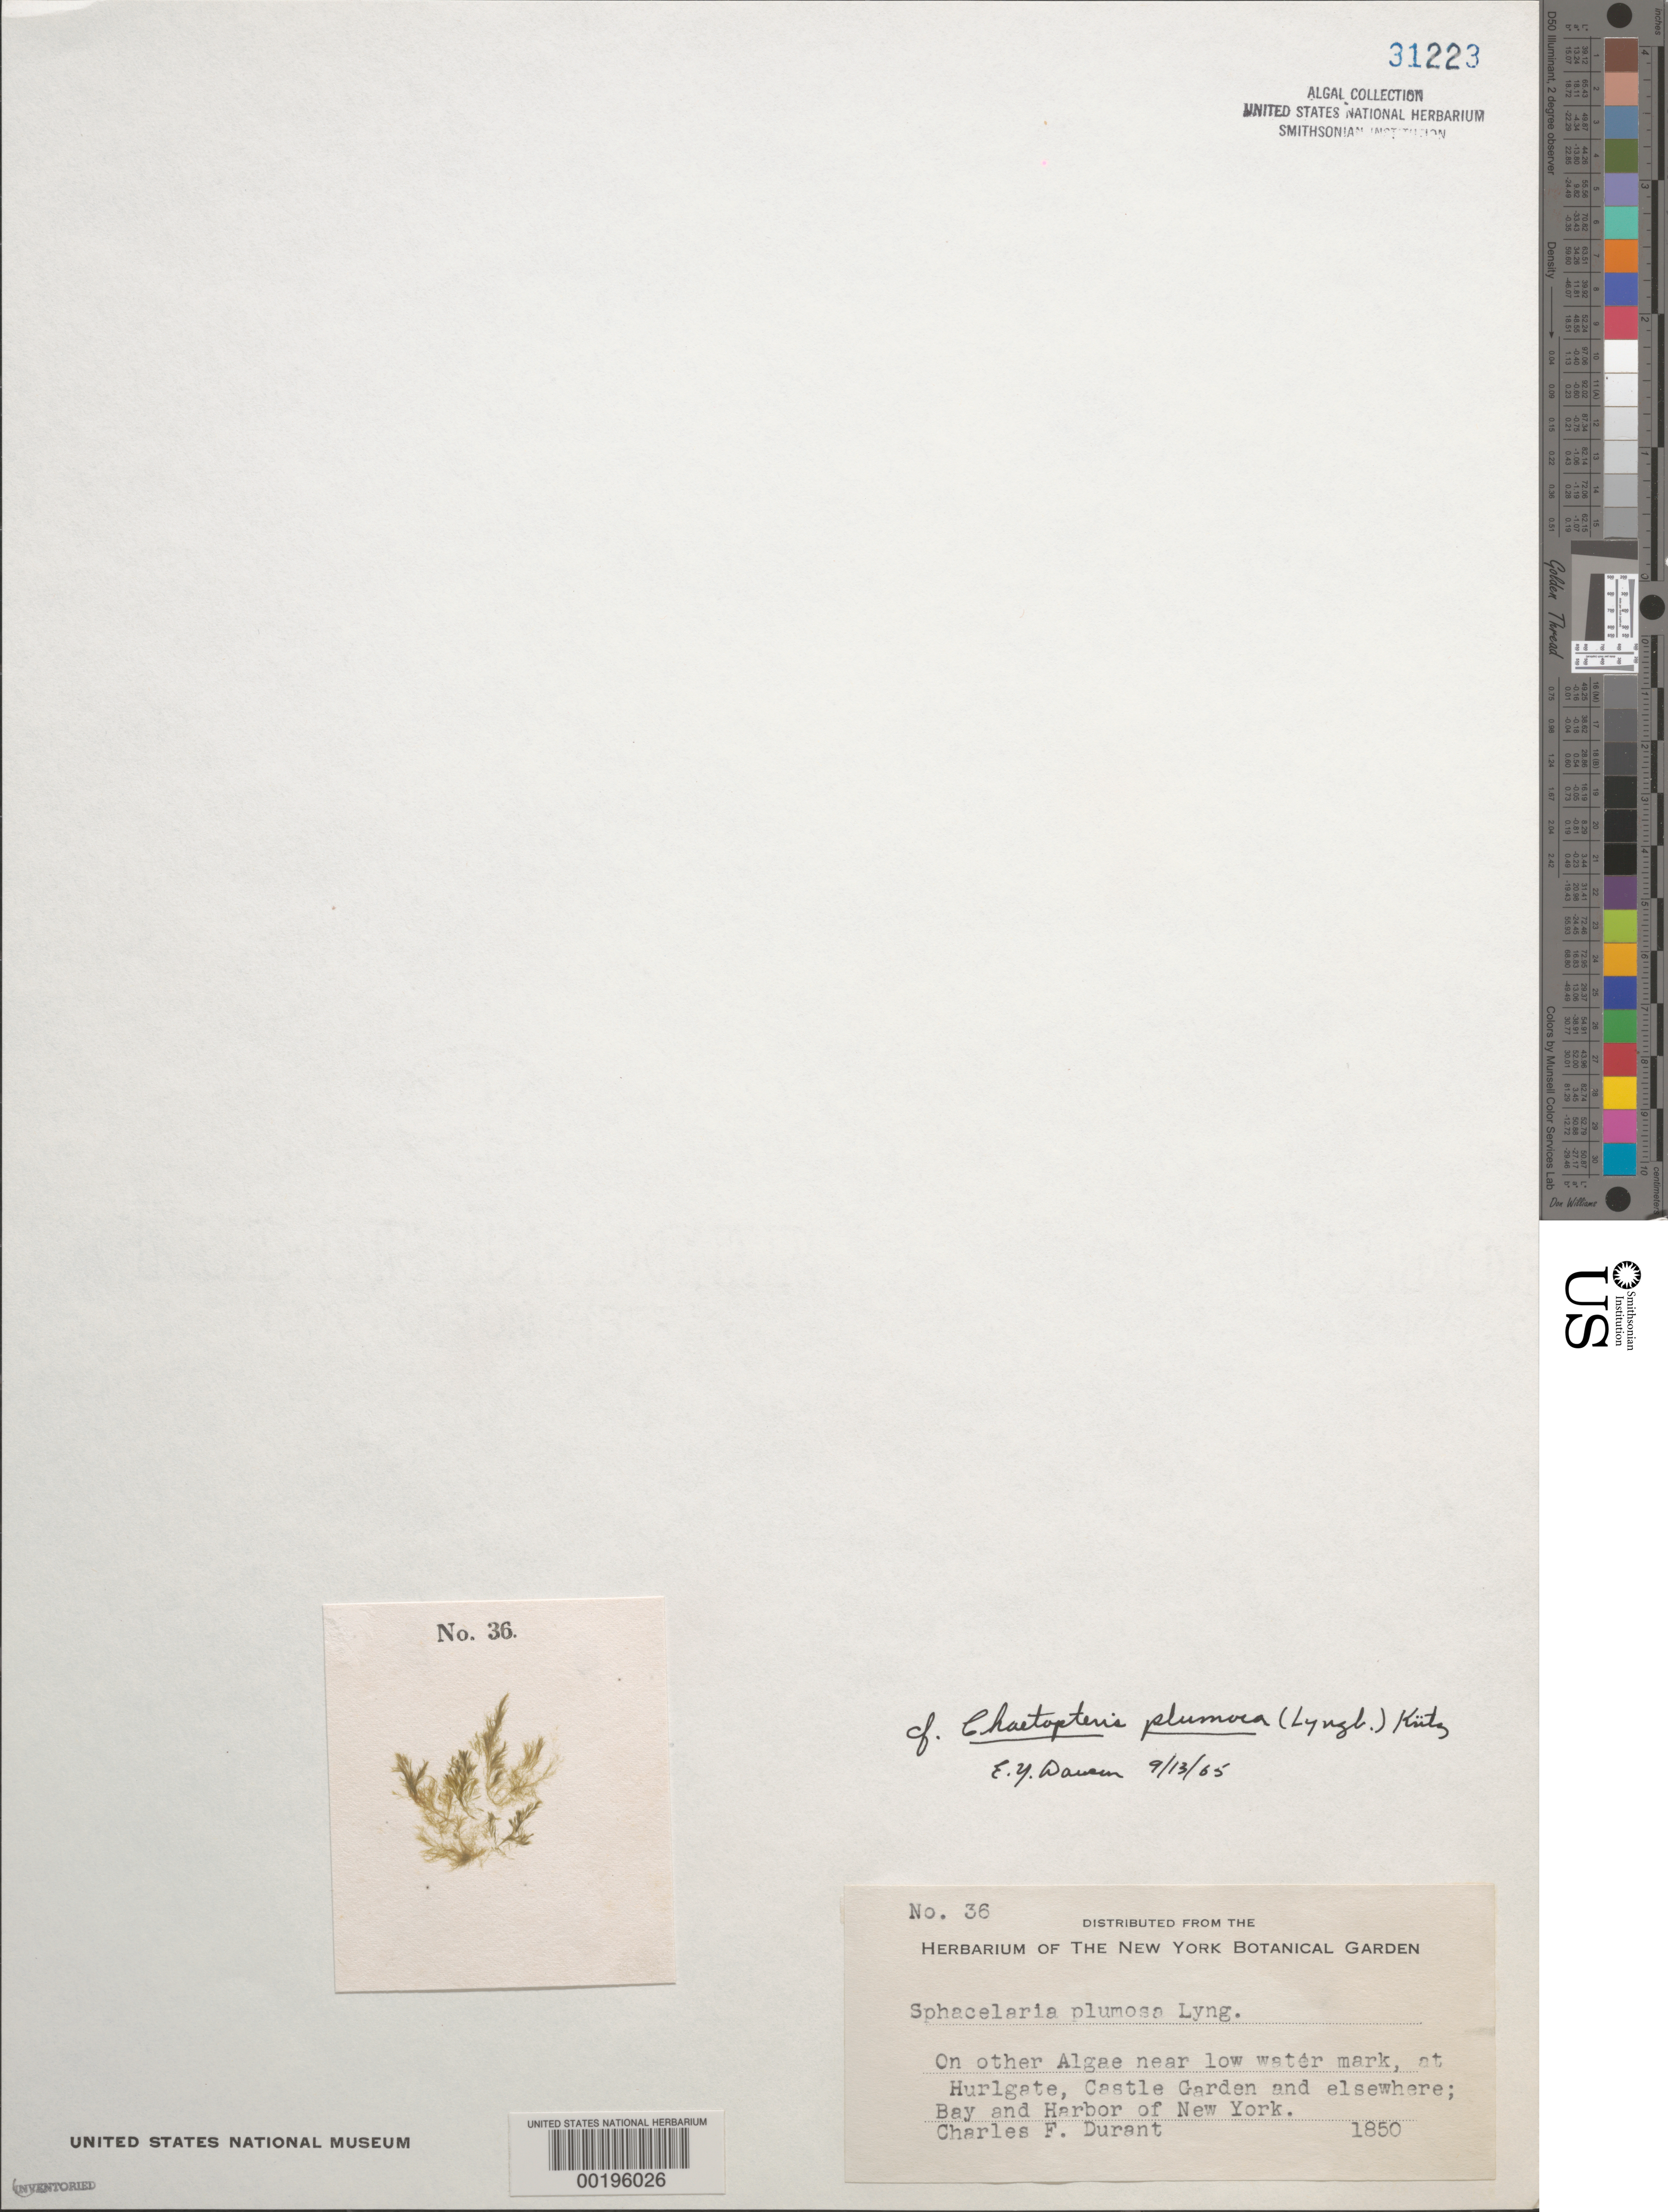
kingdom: Chromista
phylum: Ochrophyta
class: Phaeophyceae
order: Sphacelariales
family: Sphacelariaceae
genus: Chaetopteris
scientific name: Chaetopteris plumosa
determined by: Dawson, E. Y.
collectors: C. Durant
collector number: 36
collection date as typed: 1850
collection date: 1850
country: United States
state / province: New York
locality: Hurlgate and Castle Garden, New York Bay and New York Harbor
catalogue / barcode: US 31223